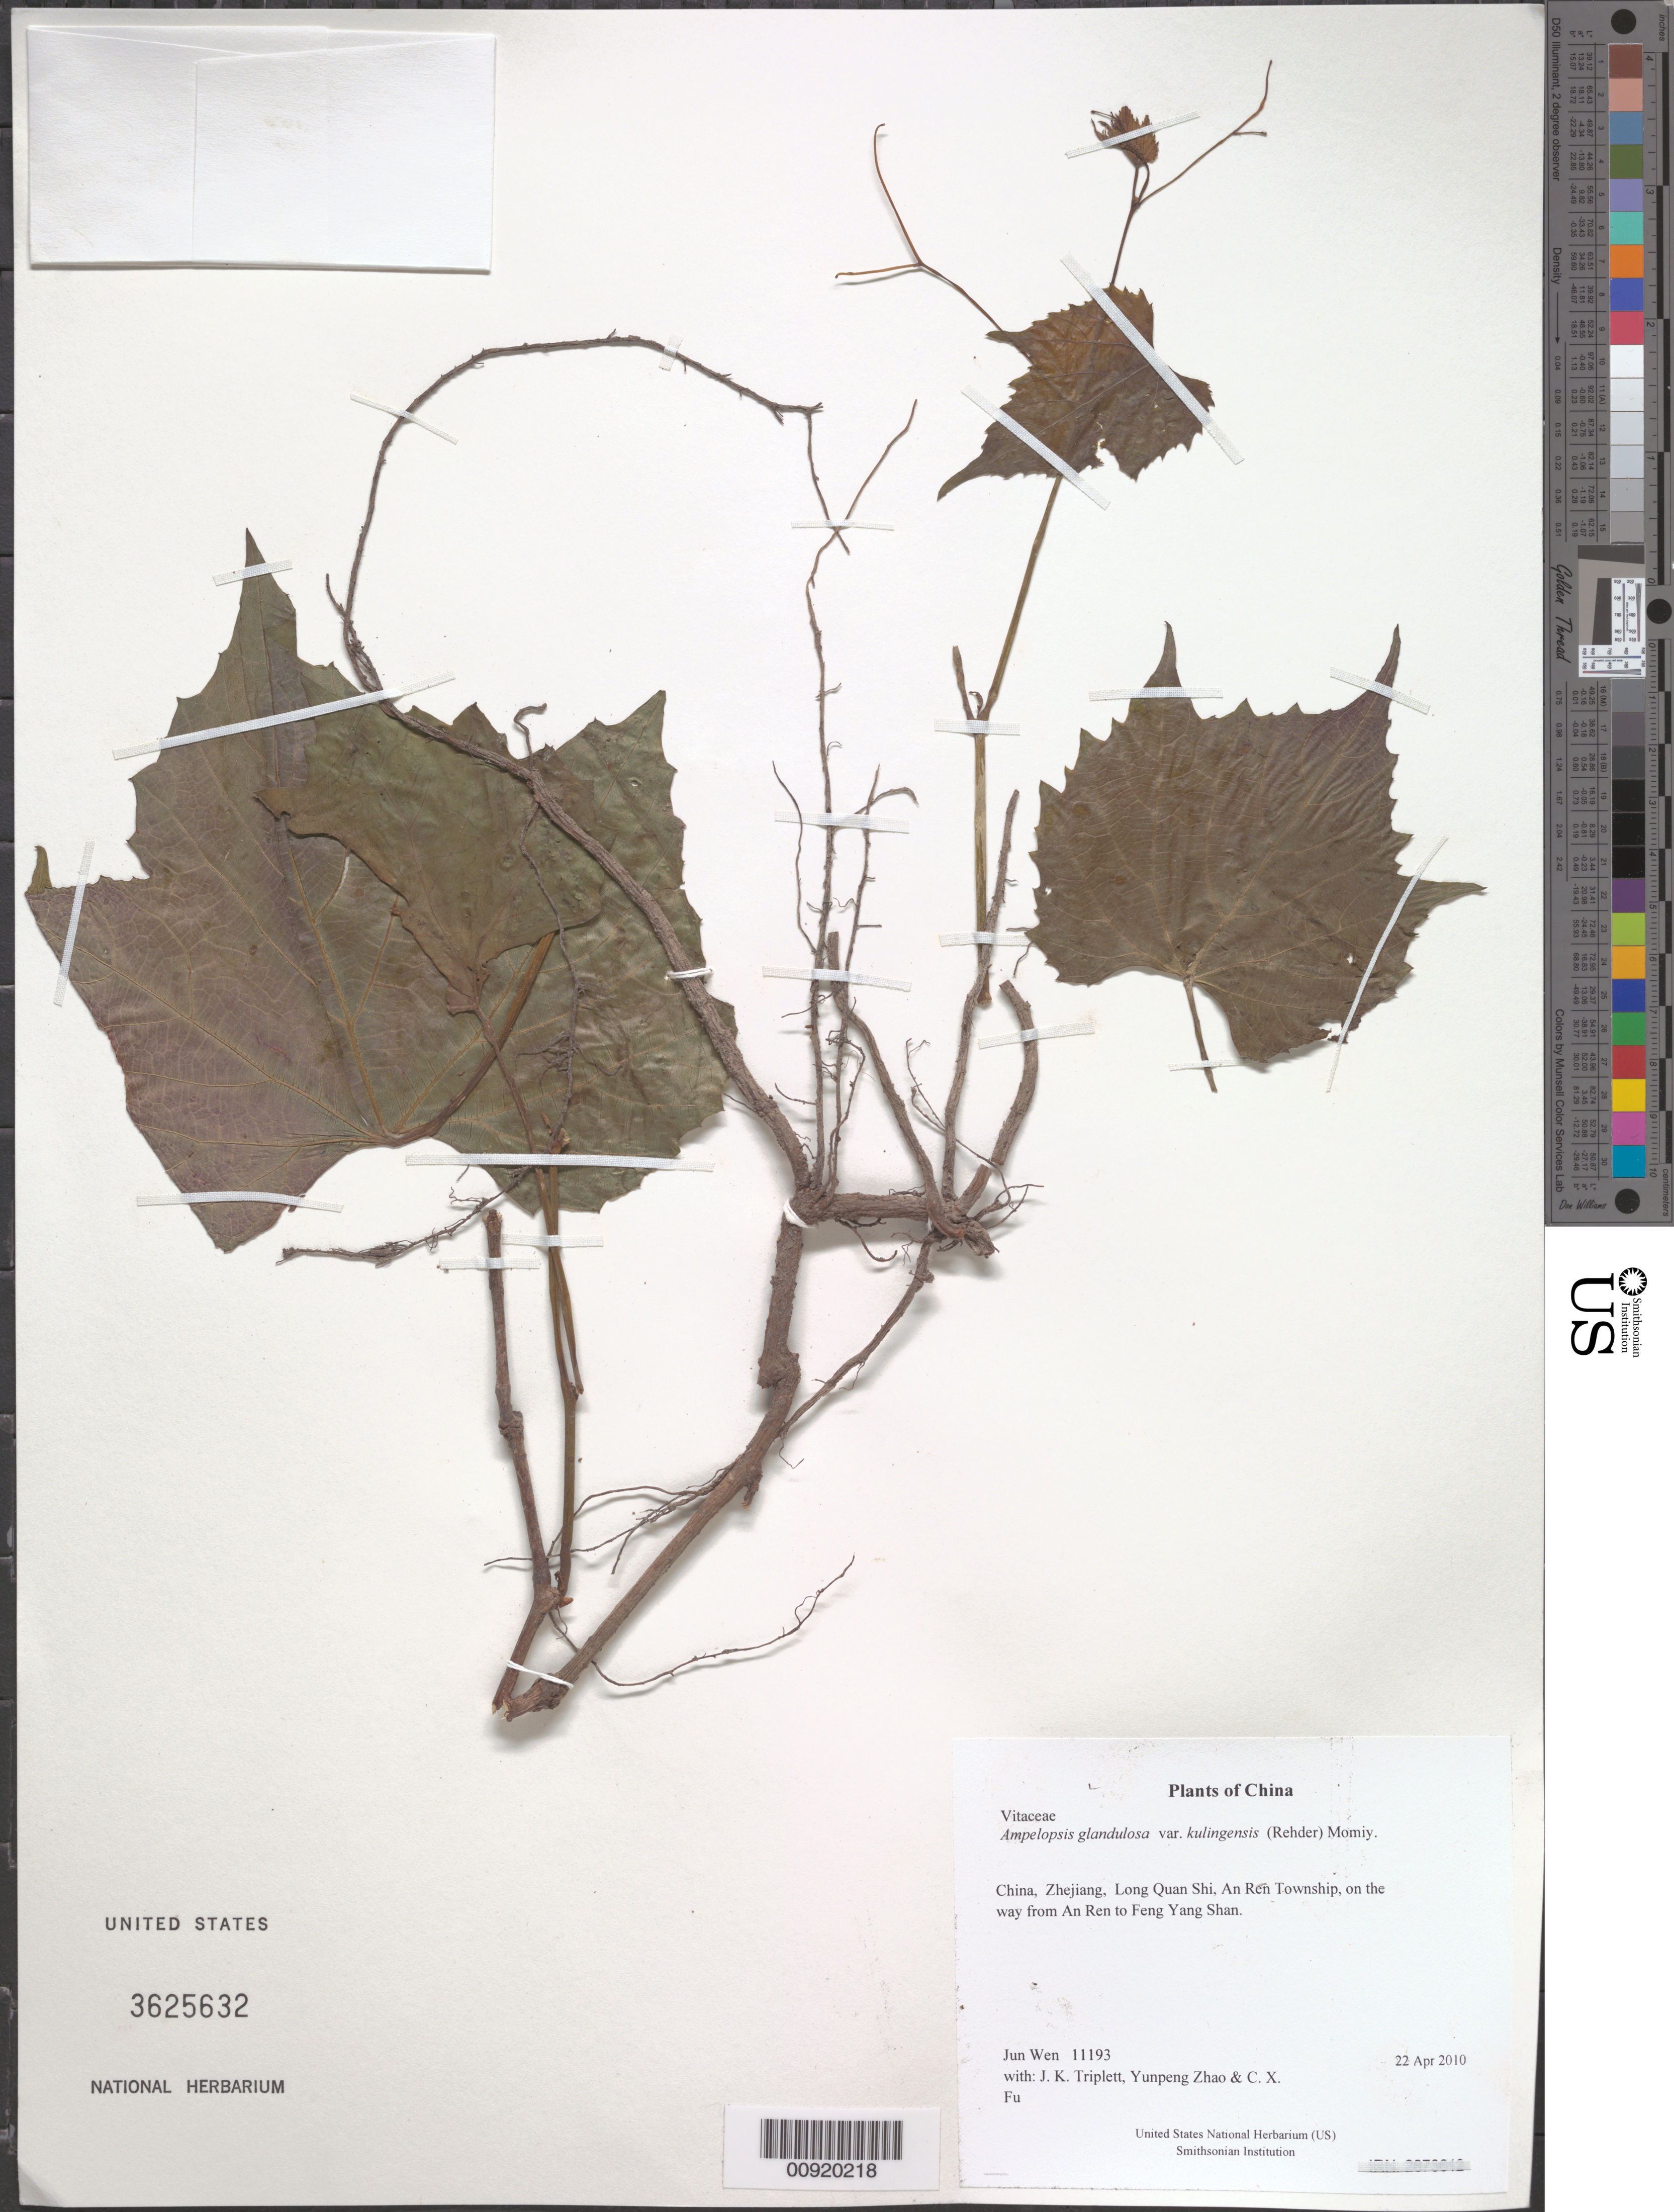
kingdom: Plantae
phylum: Tracheophyta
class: Magnoliopsida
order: Vitales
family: Vitaceae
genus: Ampelopsis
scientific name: Ampelopsis glandulosa var. kulingensis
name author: (Rehder) Momiy.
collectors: J. Wen, J. K. Triplett, Yunpeng Zhao & C. X. Fu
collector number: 11193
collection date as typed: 22 Apr 2010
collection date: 2010-04-22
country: China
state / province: Zhejiang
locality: Long Quan Shi, An Ren Township, on the way from An Ren to Feng Yang Shan.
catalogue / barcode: US 3625632